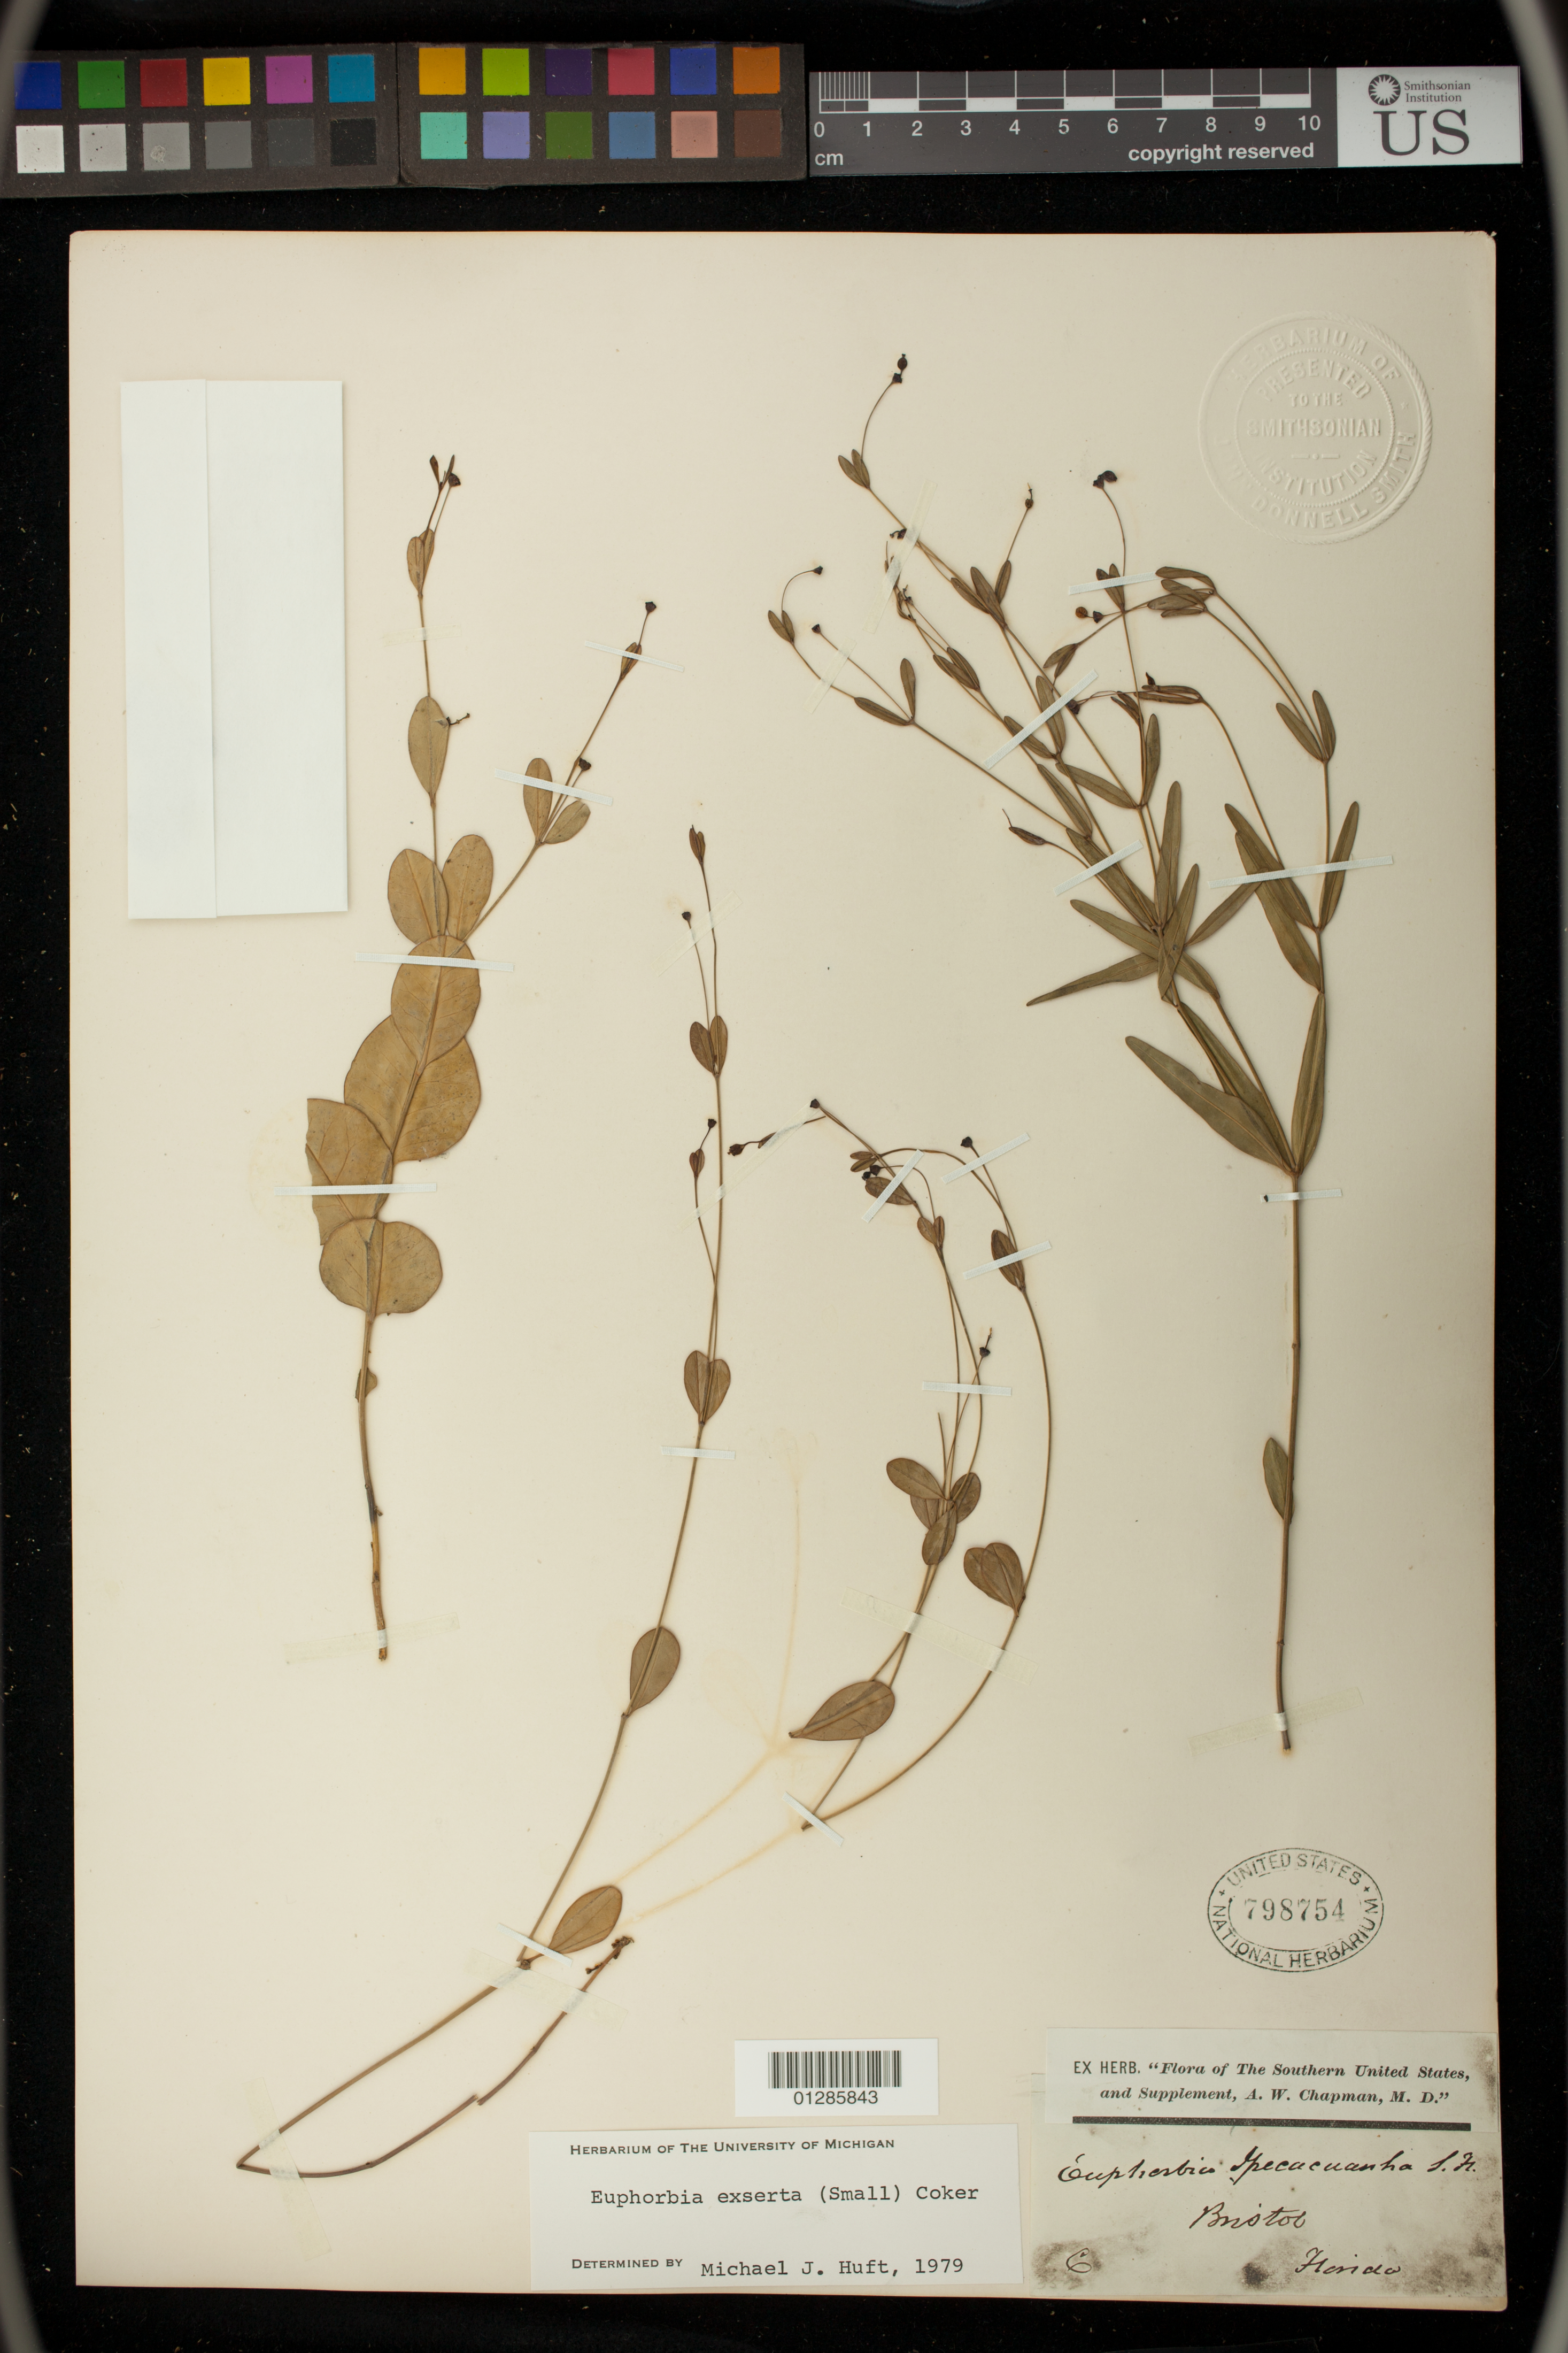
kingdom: Plantae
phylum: Tracheophyta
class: Magnoliopsida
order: Malpighiales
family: Euphorbiaceae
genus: Euphorbia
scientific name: Euphorbia exserta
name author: (Small) Coker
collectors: A. W. Chapman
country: United States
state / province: Florida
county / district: Liberty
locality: Bristol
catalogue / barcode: US 798754